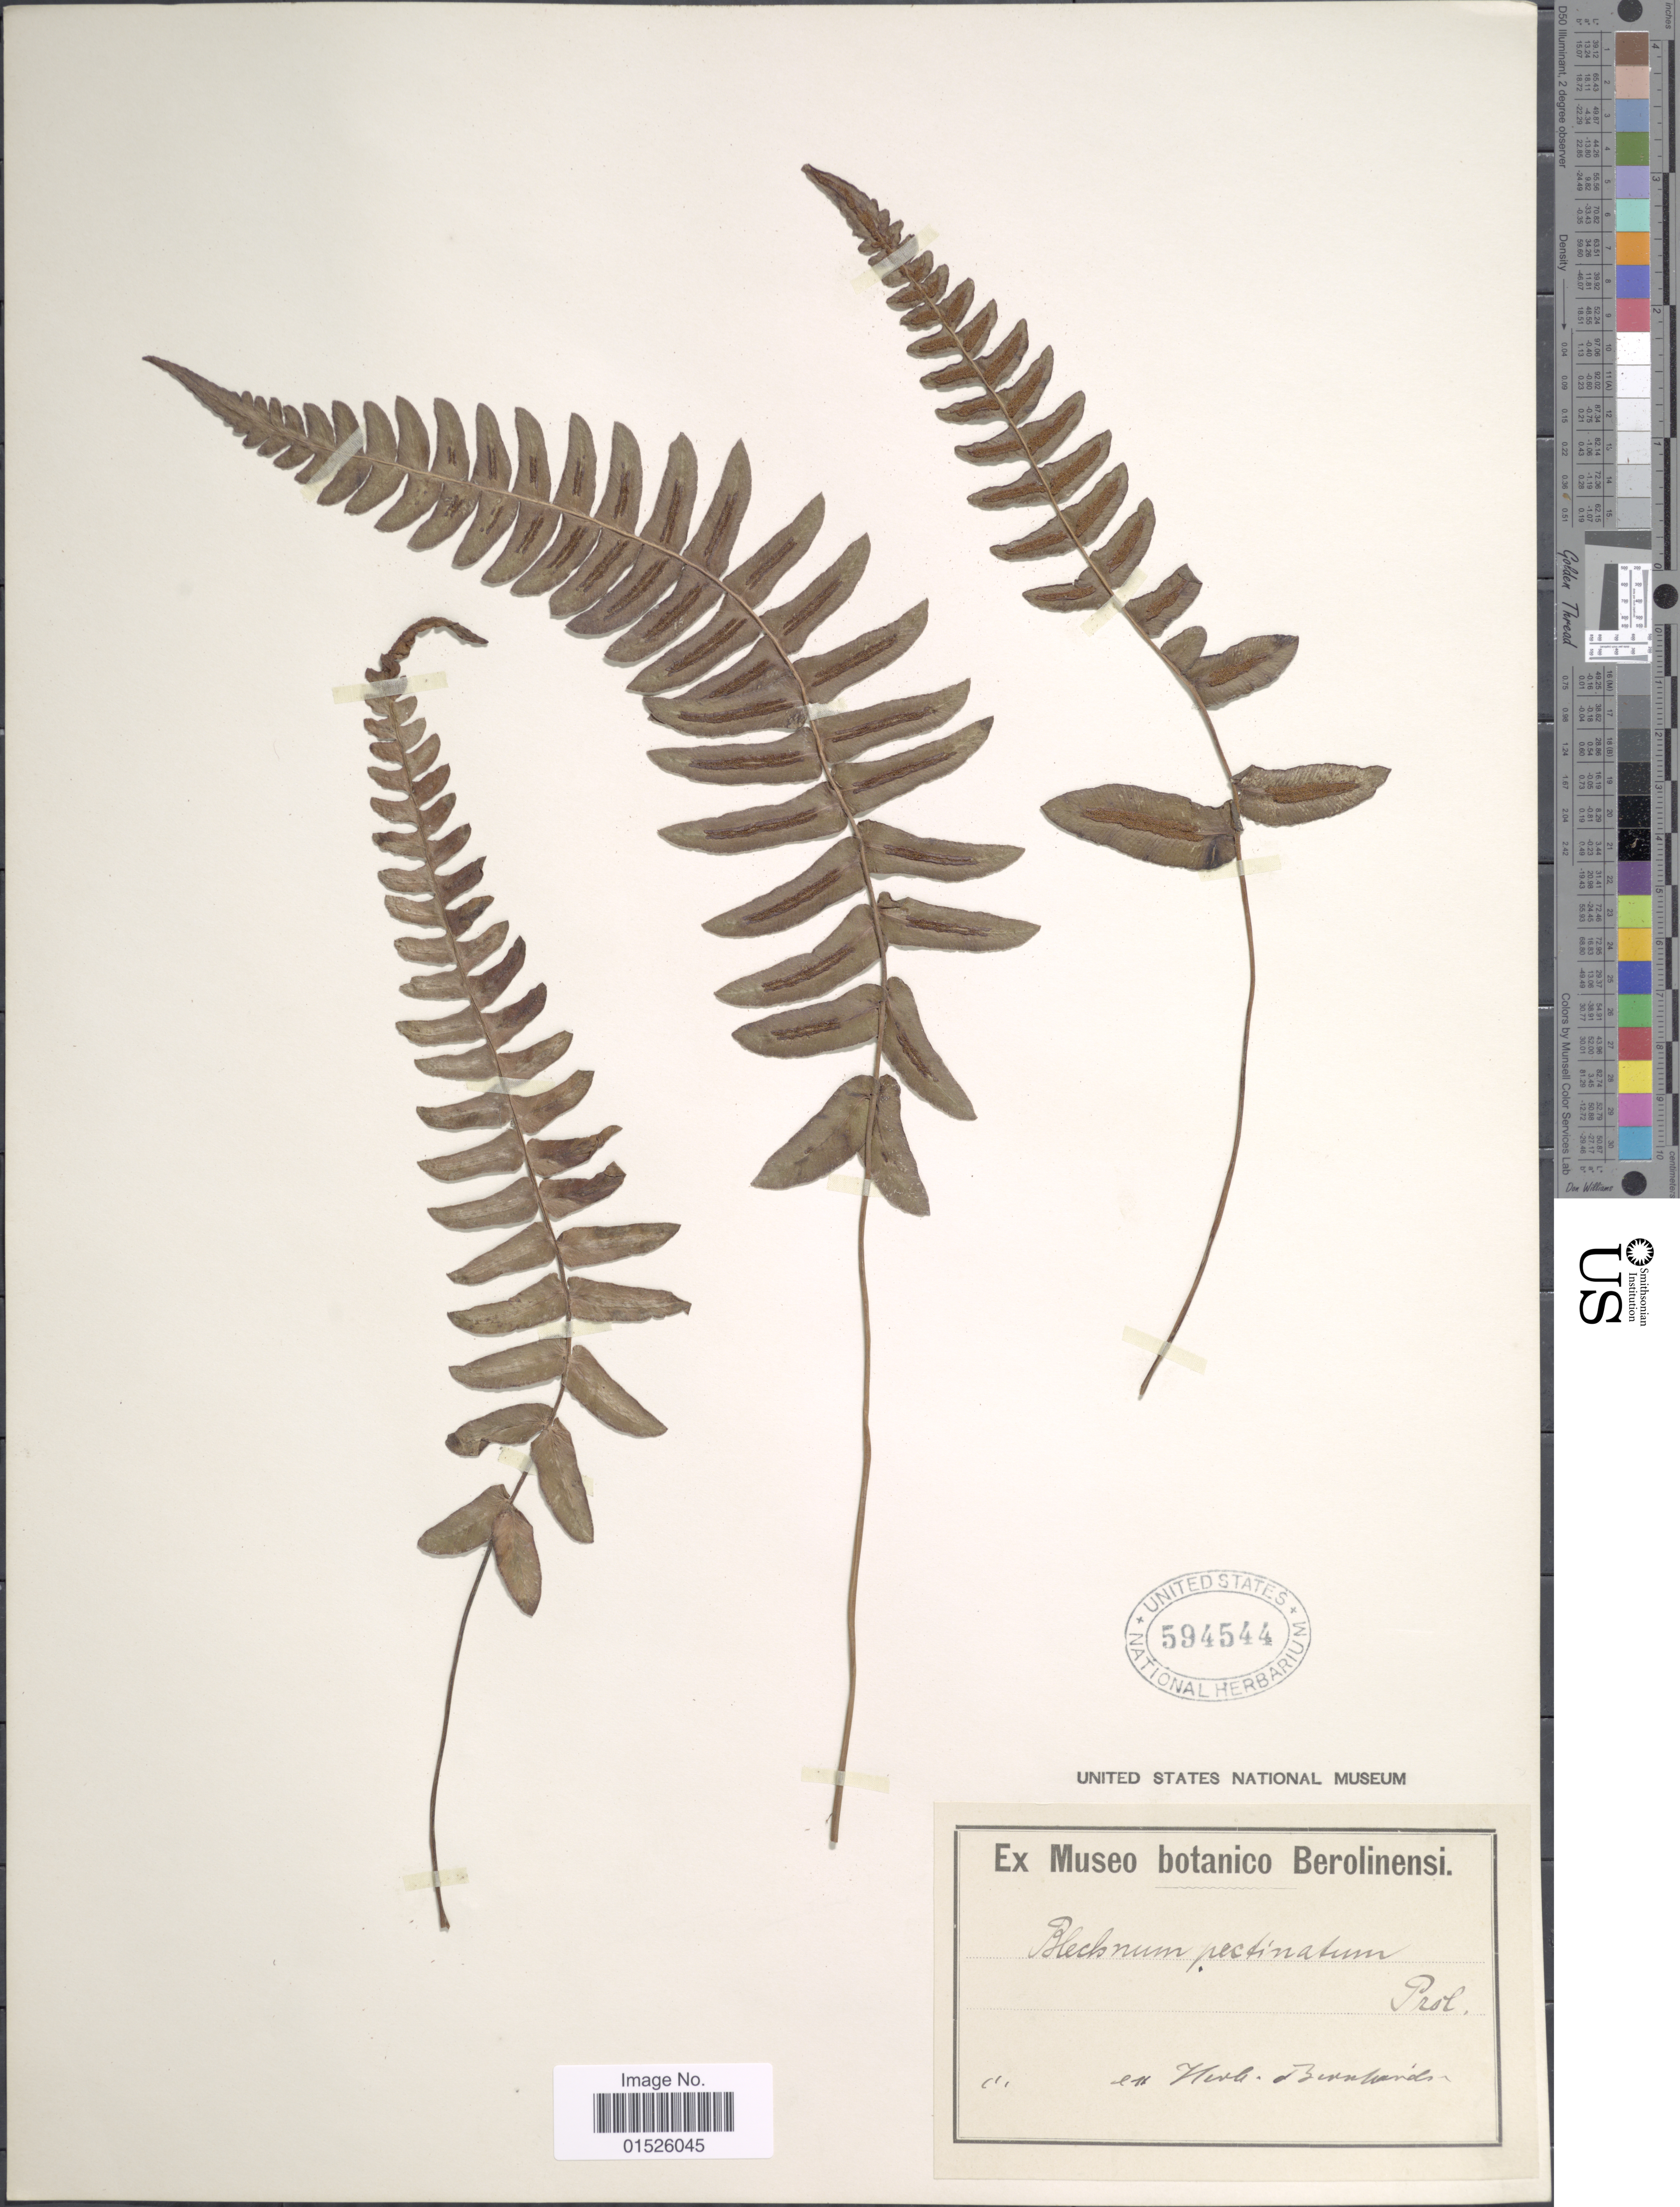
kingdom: Plantae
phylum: Tracheophyta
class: Polypodiopsida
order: Polypodiales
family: Blechnaceae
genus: Blechnum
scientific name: Blechnum glandulosum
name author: Link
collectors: ex herb. Berolens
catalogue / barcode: US 594544